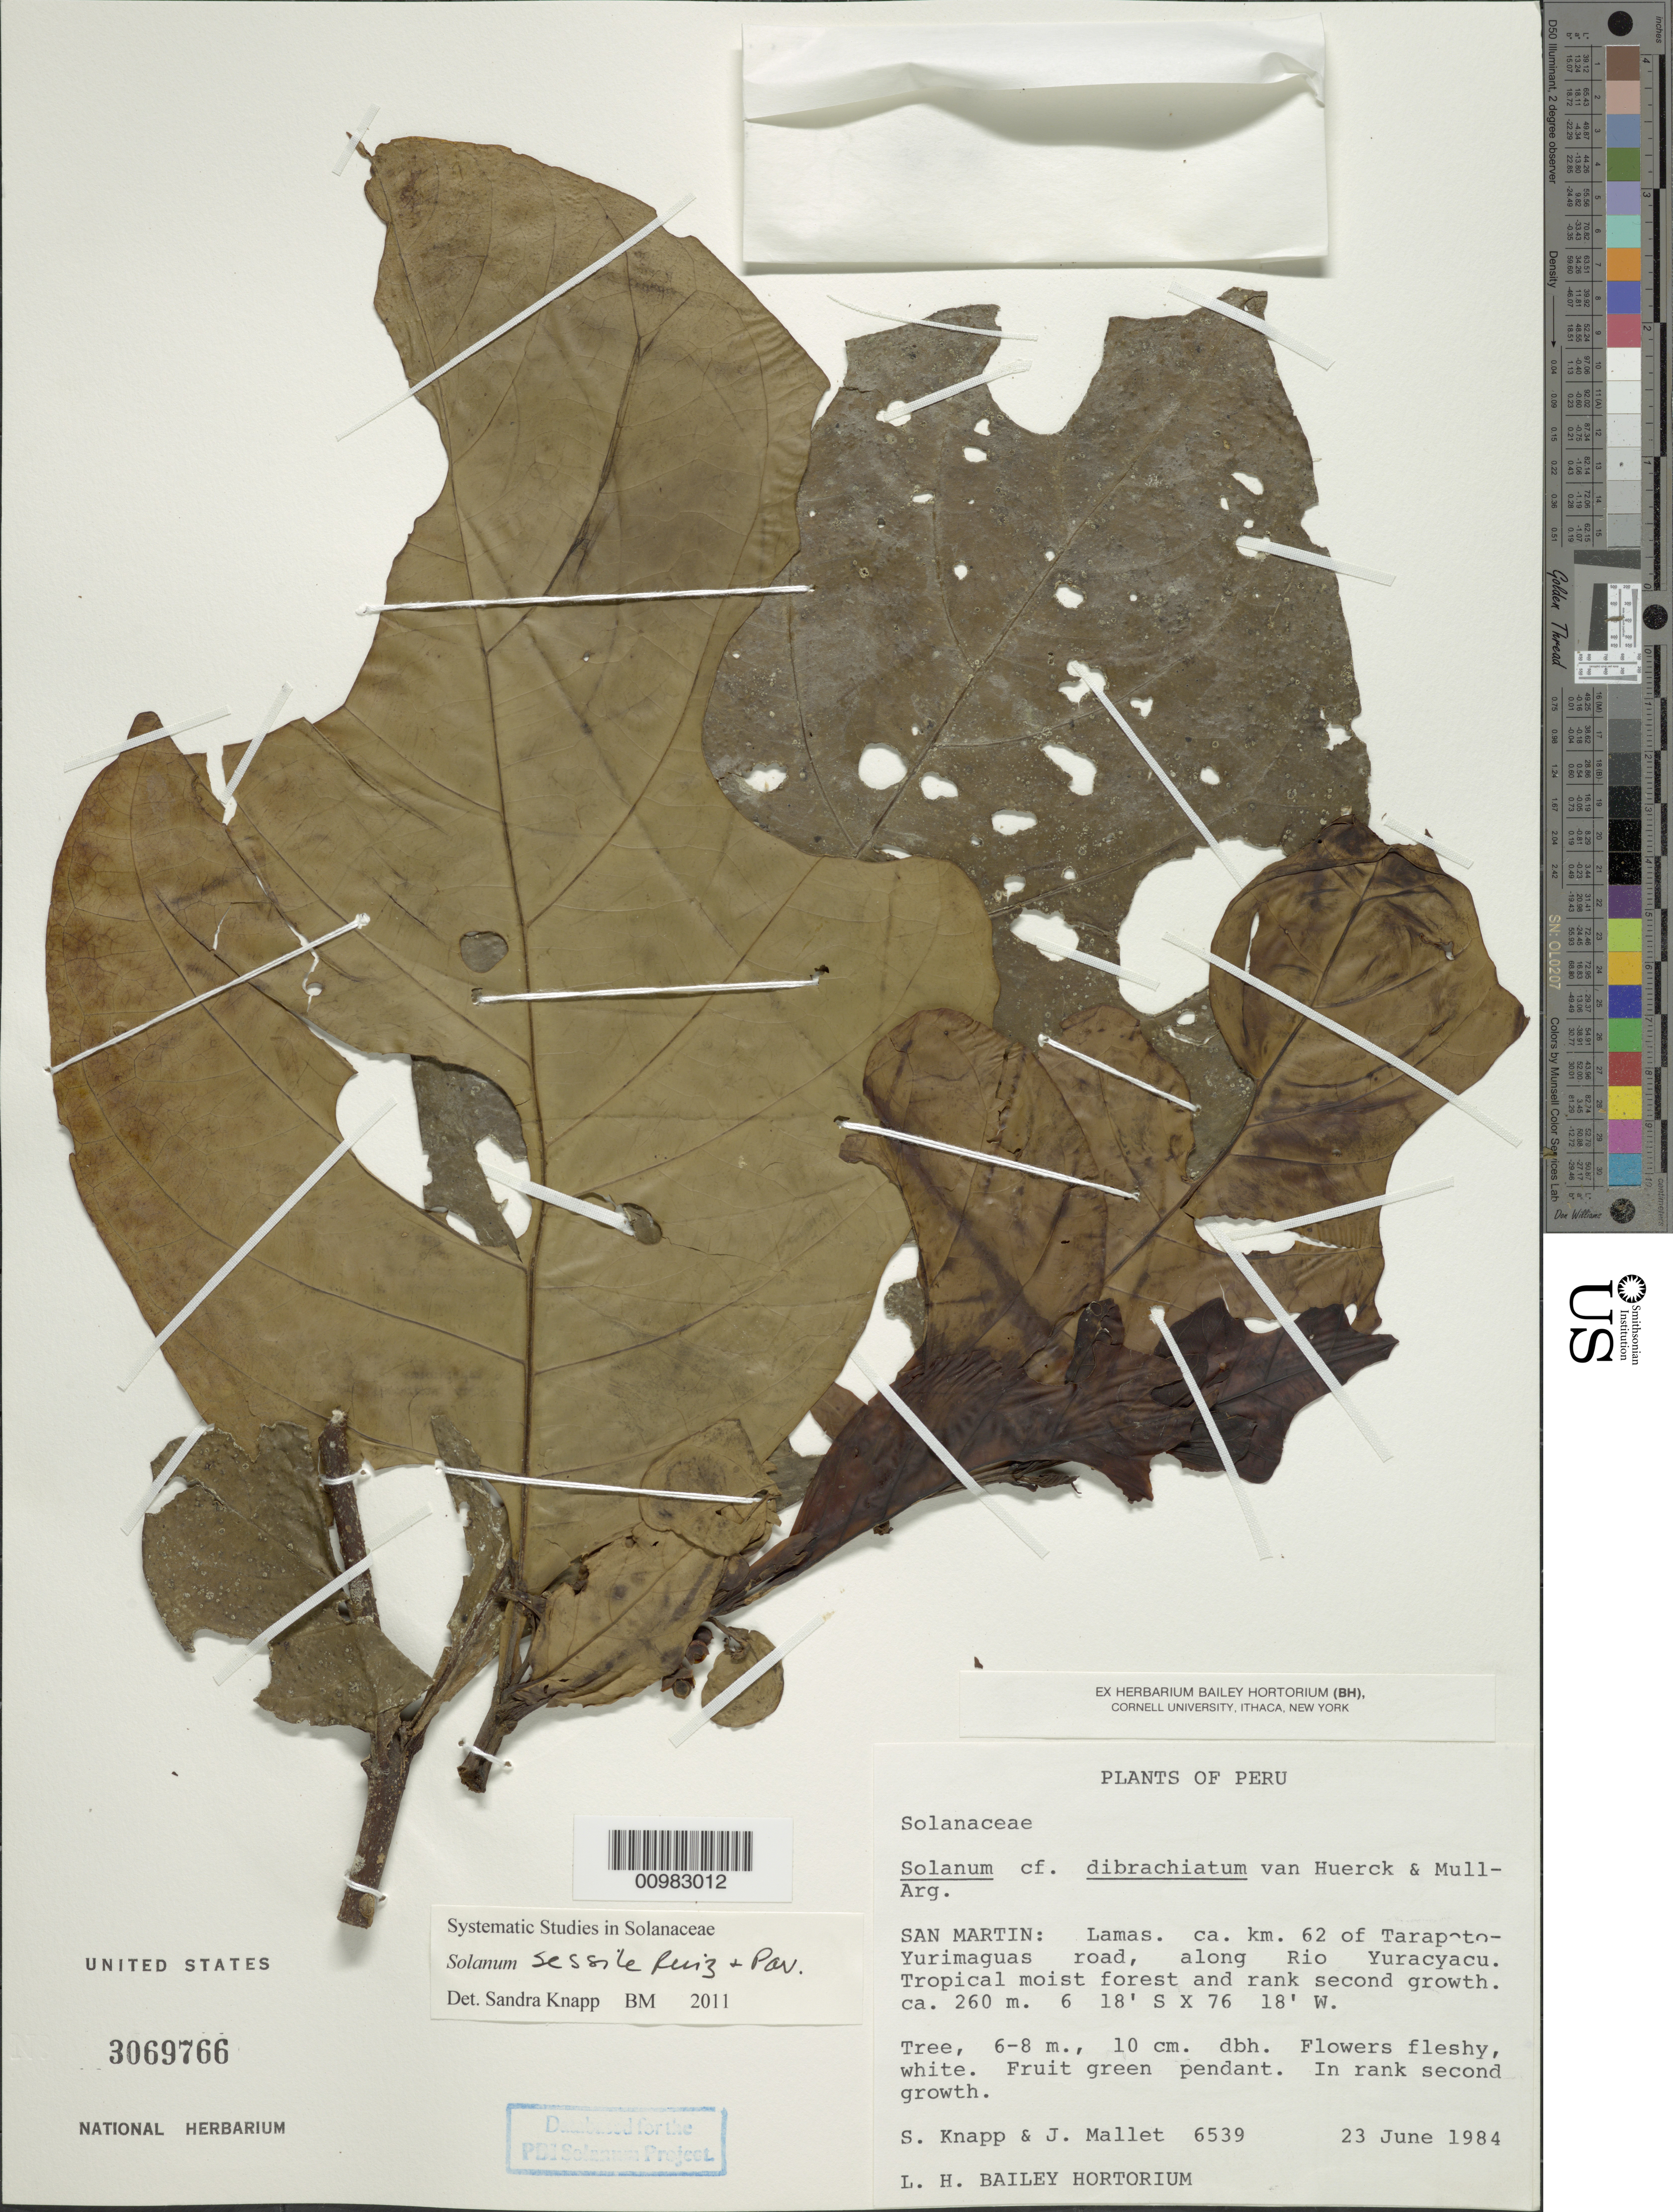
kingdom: Plantae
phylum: Tracheophyta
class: Magnoliopsida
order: Solanales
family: Solanaceae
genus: Solanum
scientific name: Solanum sessile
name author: Ruiz & Pav.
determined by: Knapp, S. D.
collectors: S. Knapp & J. Mallet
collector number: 6539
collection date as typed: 23 Jun 1984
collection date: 1984-06-23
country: Peru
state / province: San Martín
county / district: Lamas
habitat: second growth, tropical moist forest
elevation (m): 260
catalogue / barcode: US 3069766